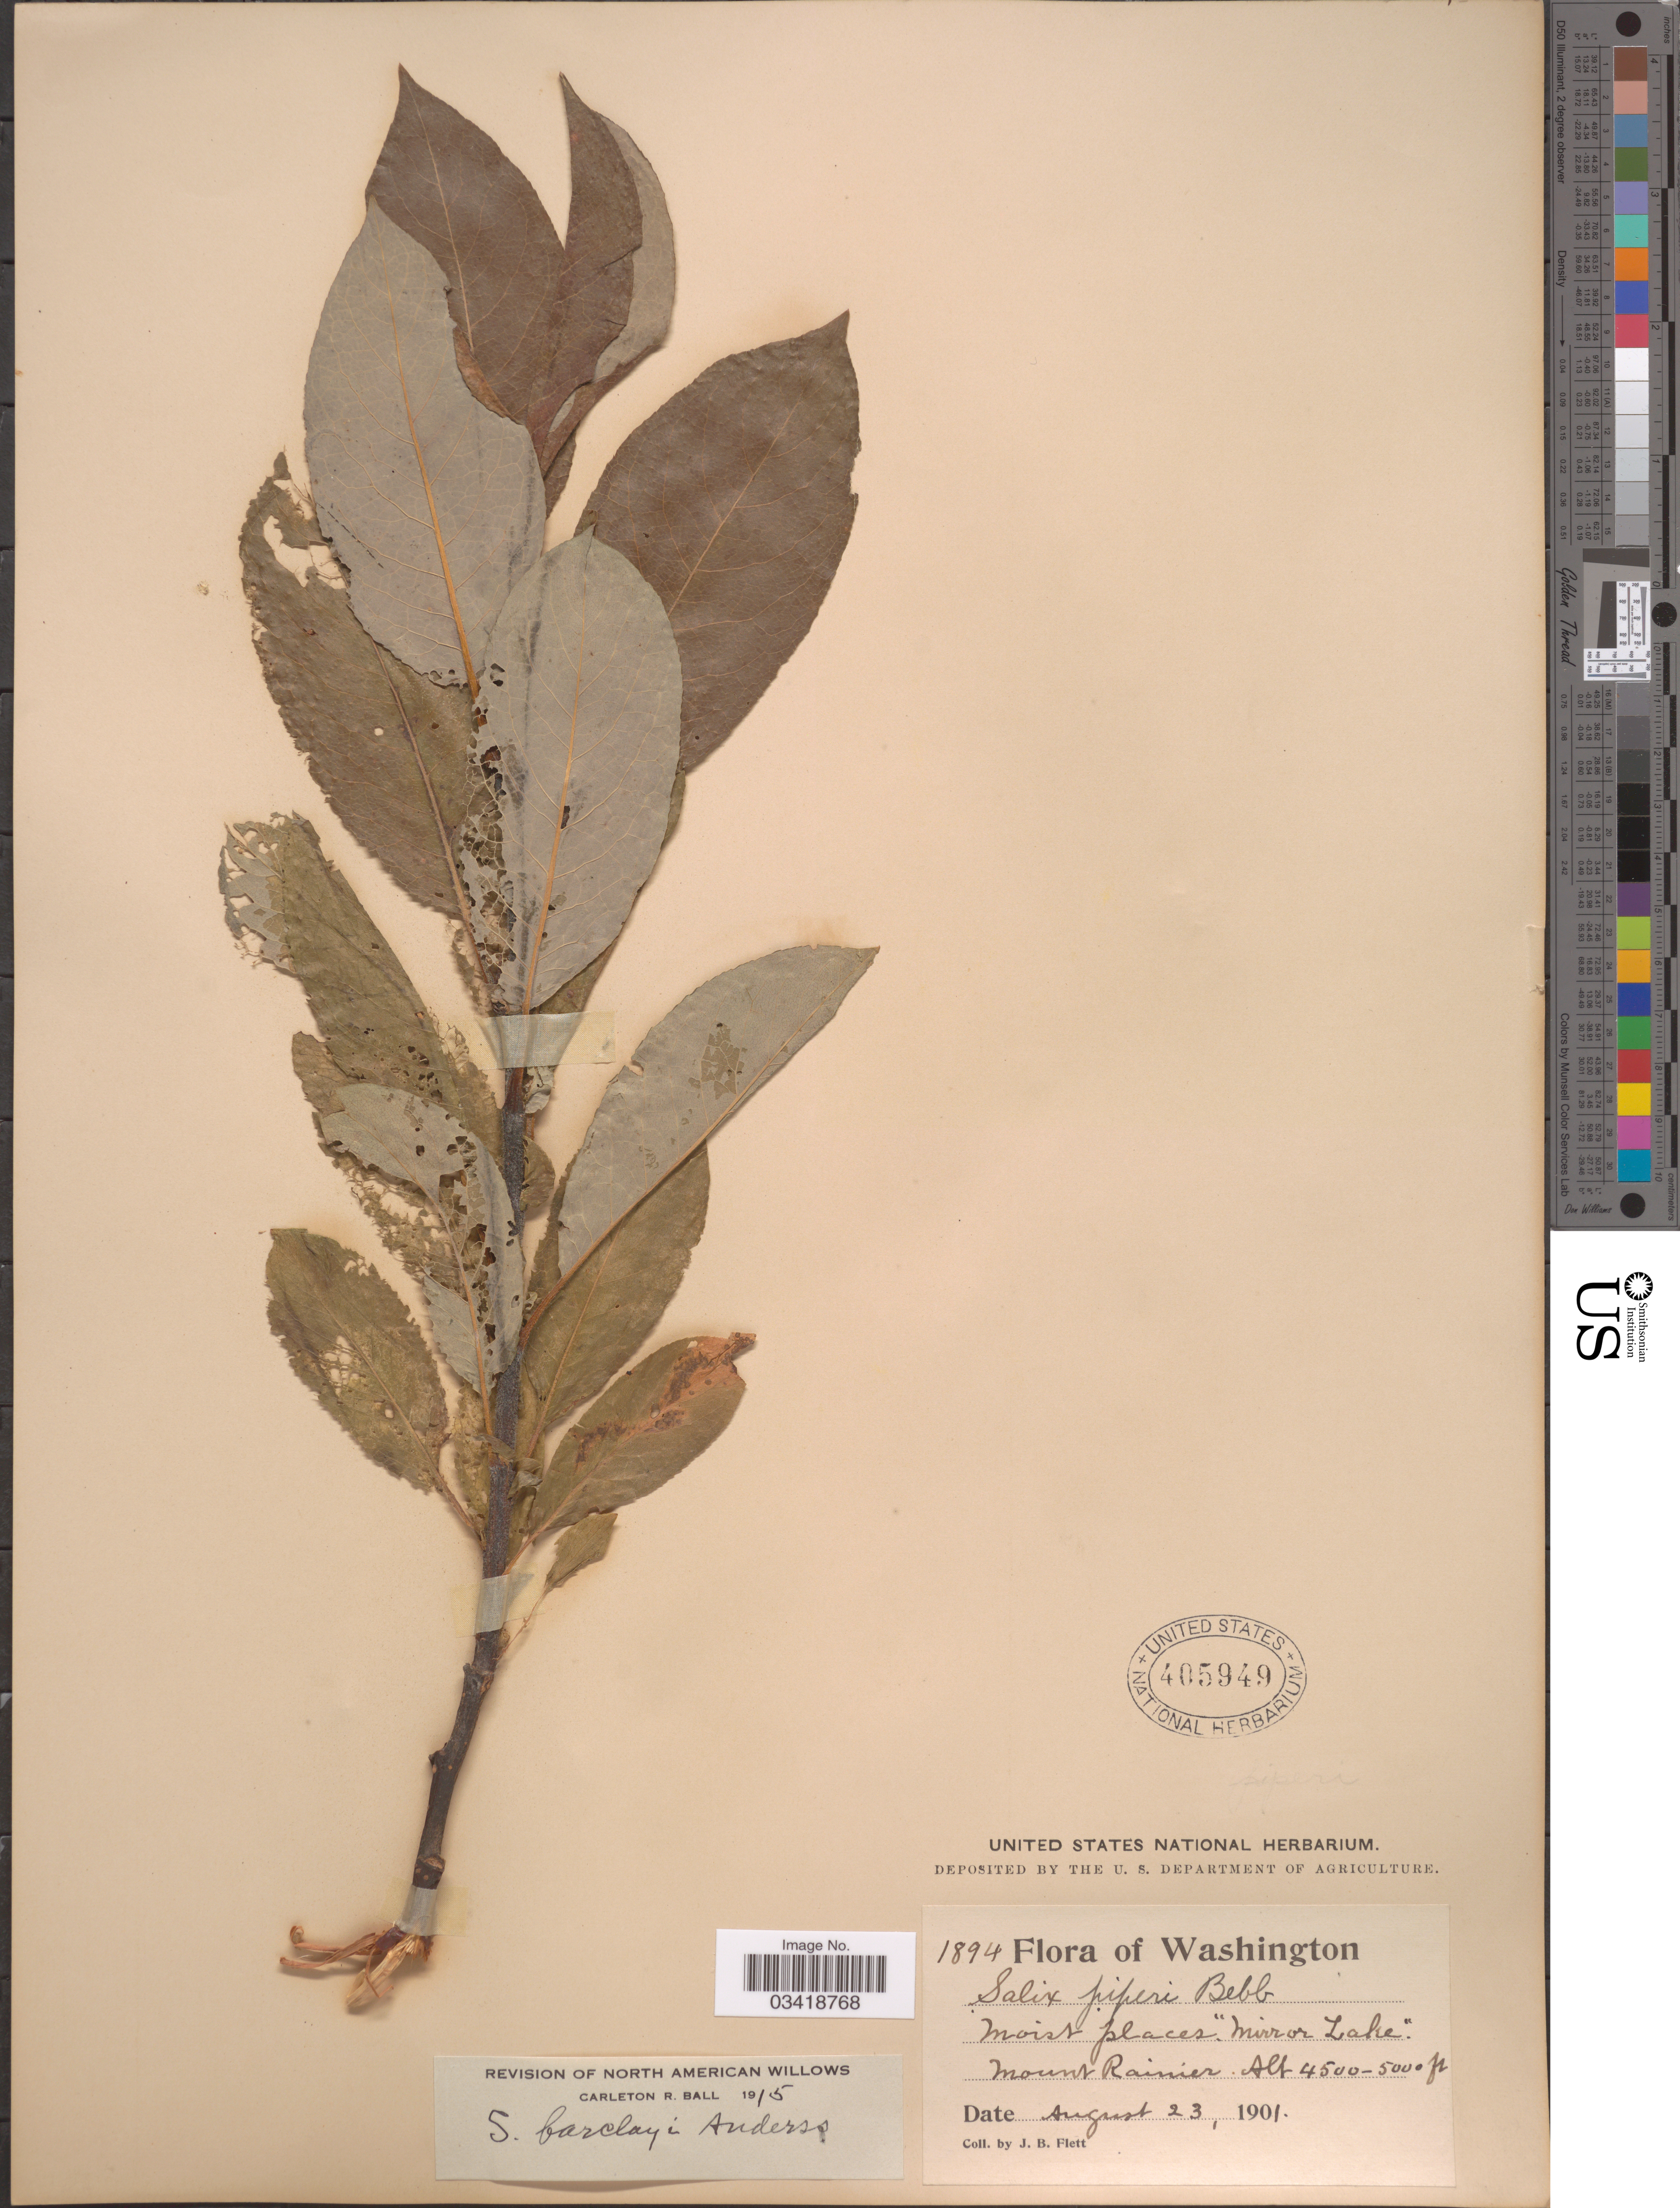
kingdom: Plantae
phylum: Tracheophyta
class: Magnoliopsida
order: Malpighiales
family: Salicaceae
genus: Salix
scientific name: Salix barclayi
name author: Andersson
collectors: J. Flett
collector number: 1894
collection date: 1901-08-23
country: United States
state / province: Washington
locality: Moist places. "Mirror Lake". Mount Rainier.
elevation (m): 1372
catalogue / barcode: US 405949